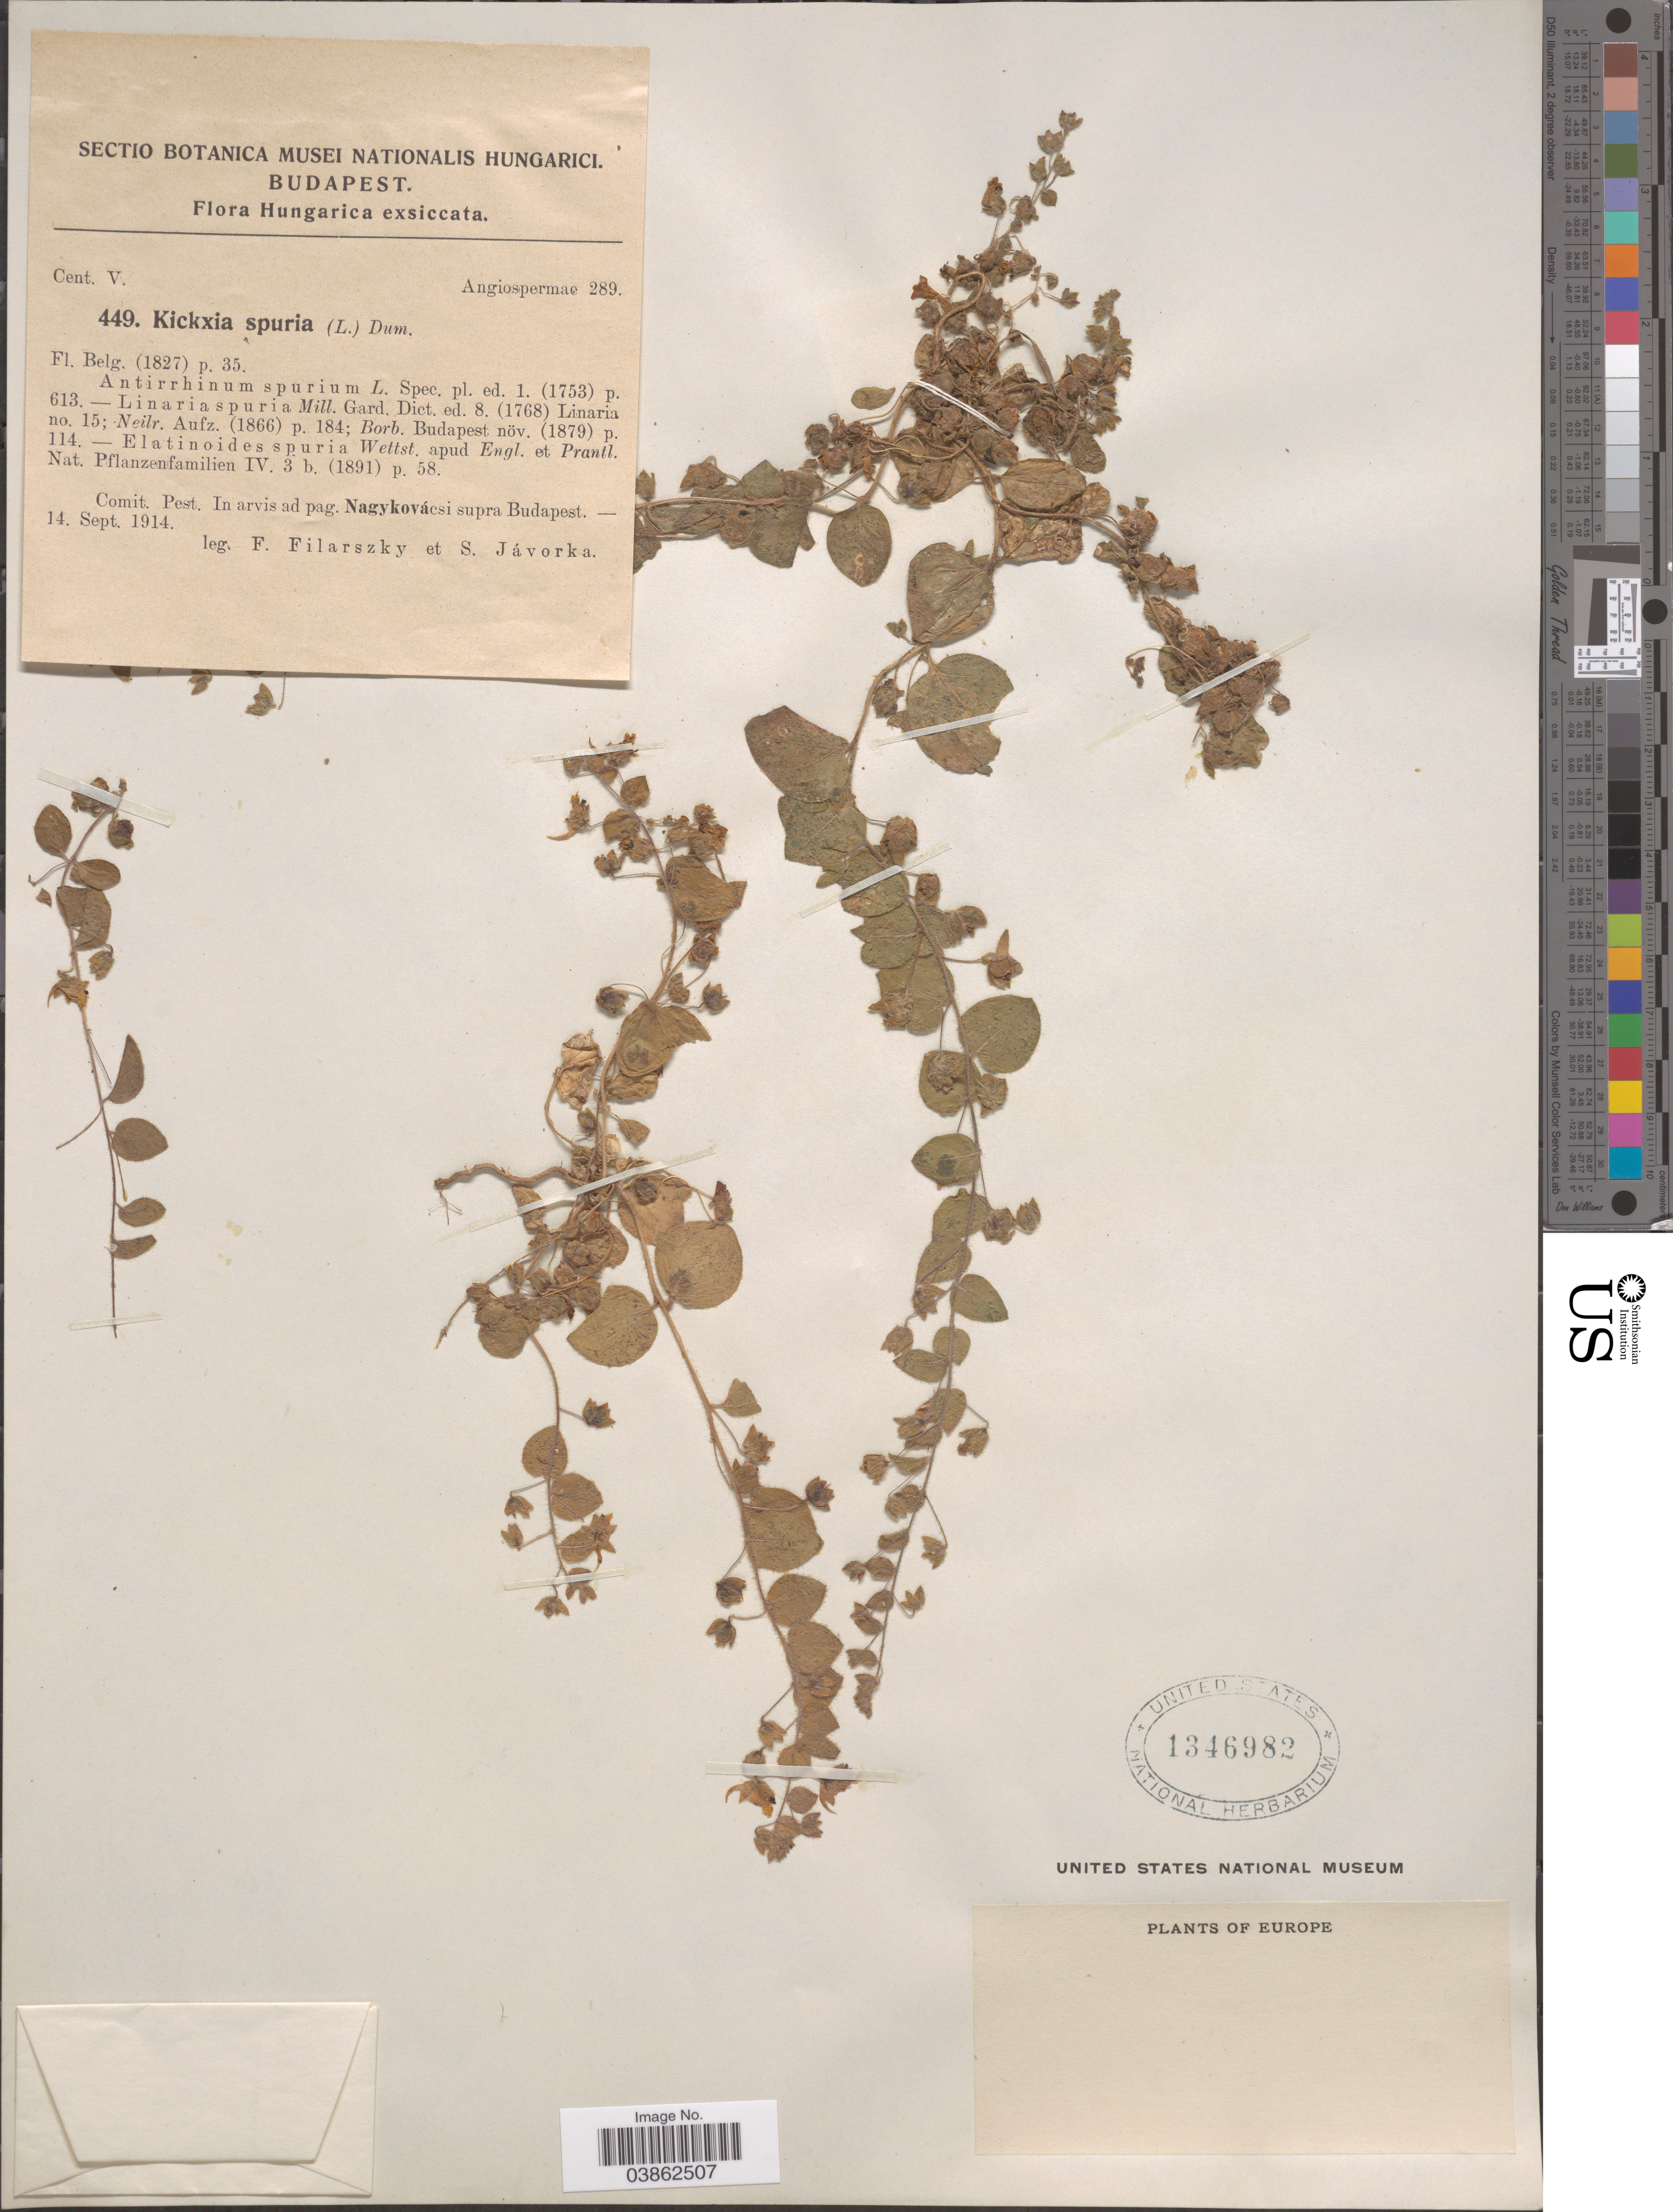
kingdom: Plantae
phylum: Tracheophyta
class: Magnoliopsida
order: Lamiales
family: Plantaginaceae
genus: Elatinoides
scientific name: Elatinoides spuria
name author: (L.) Wettst.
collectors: F. Filarszky & S. Javorka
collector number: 449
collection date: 1914-09-14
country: Hungary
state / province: Budapest, Capital District of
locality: Comit. Pest. In arvis ad pag. Nagykovácsi supra Budapest.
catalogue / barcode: US 1346982